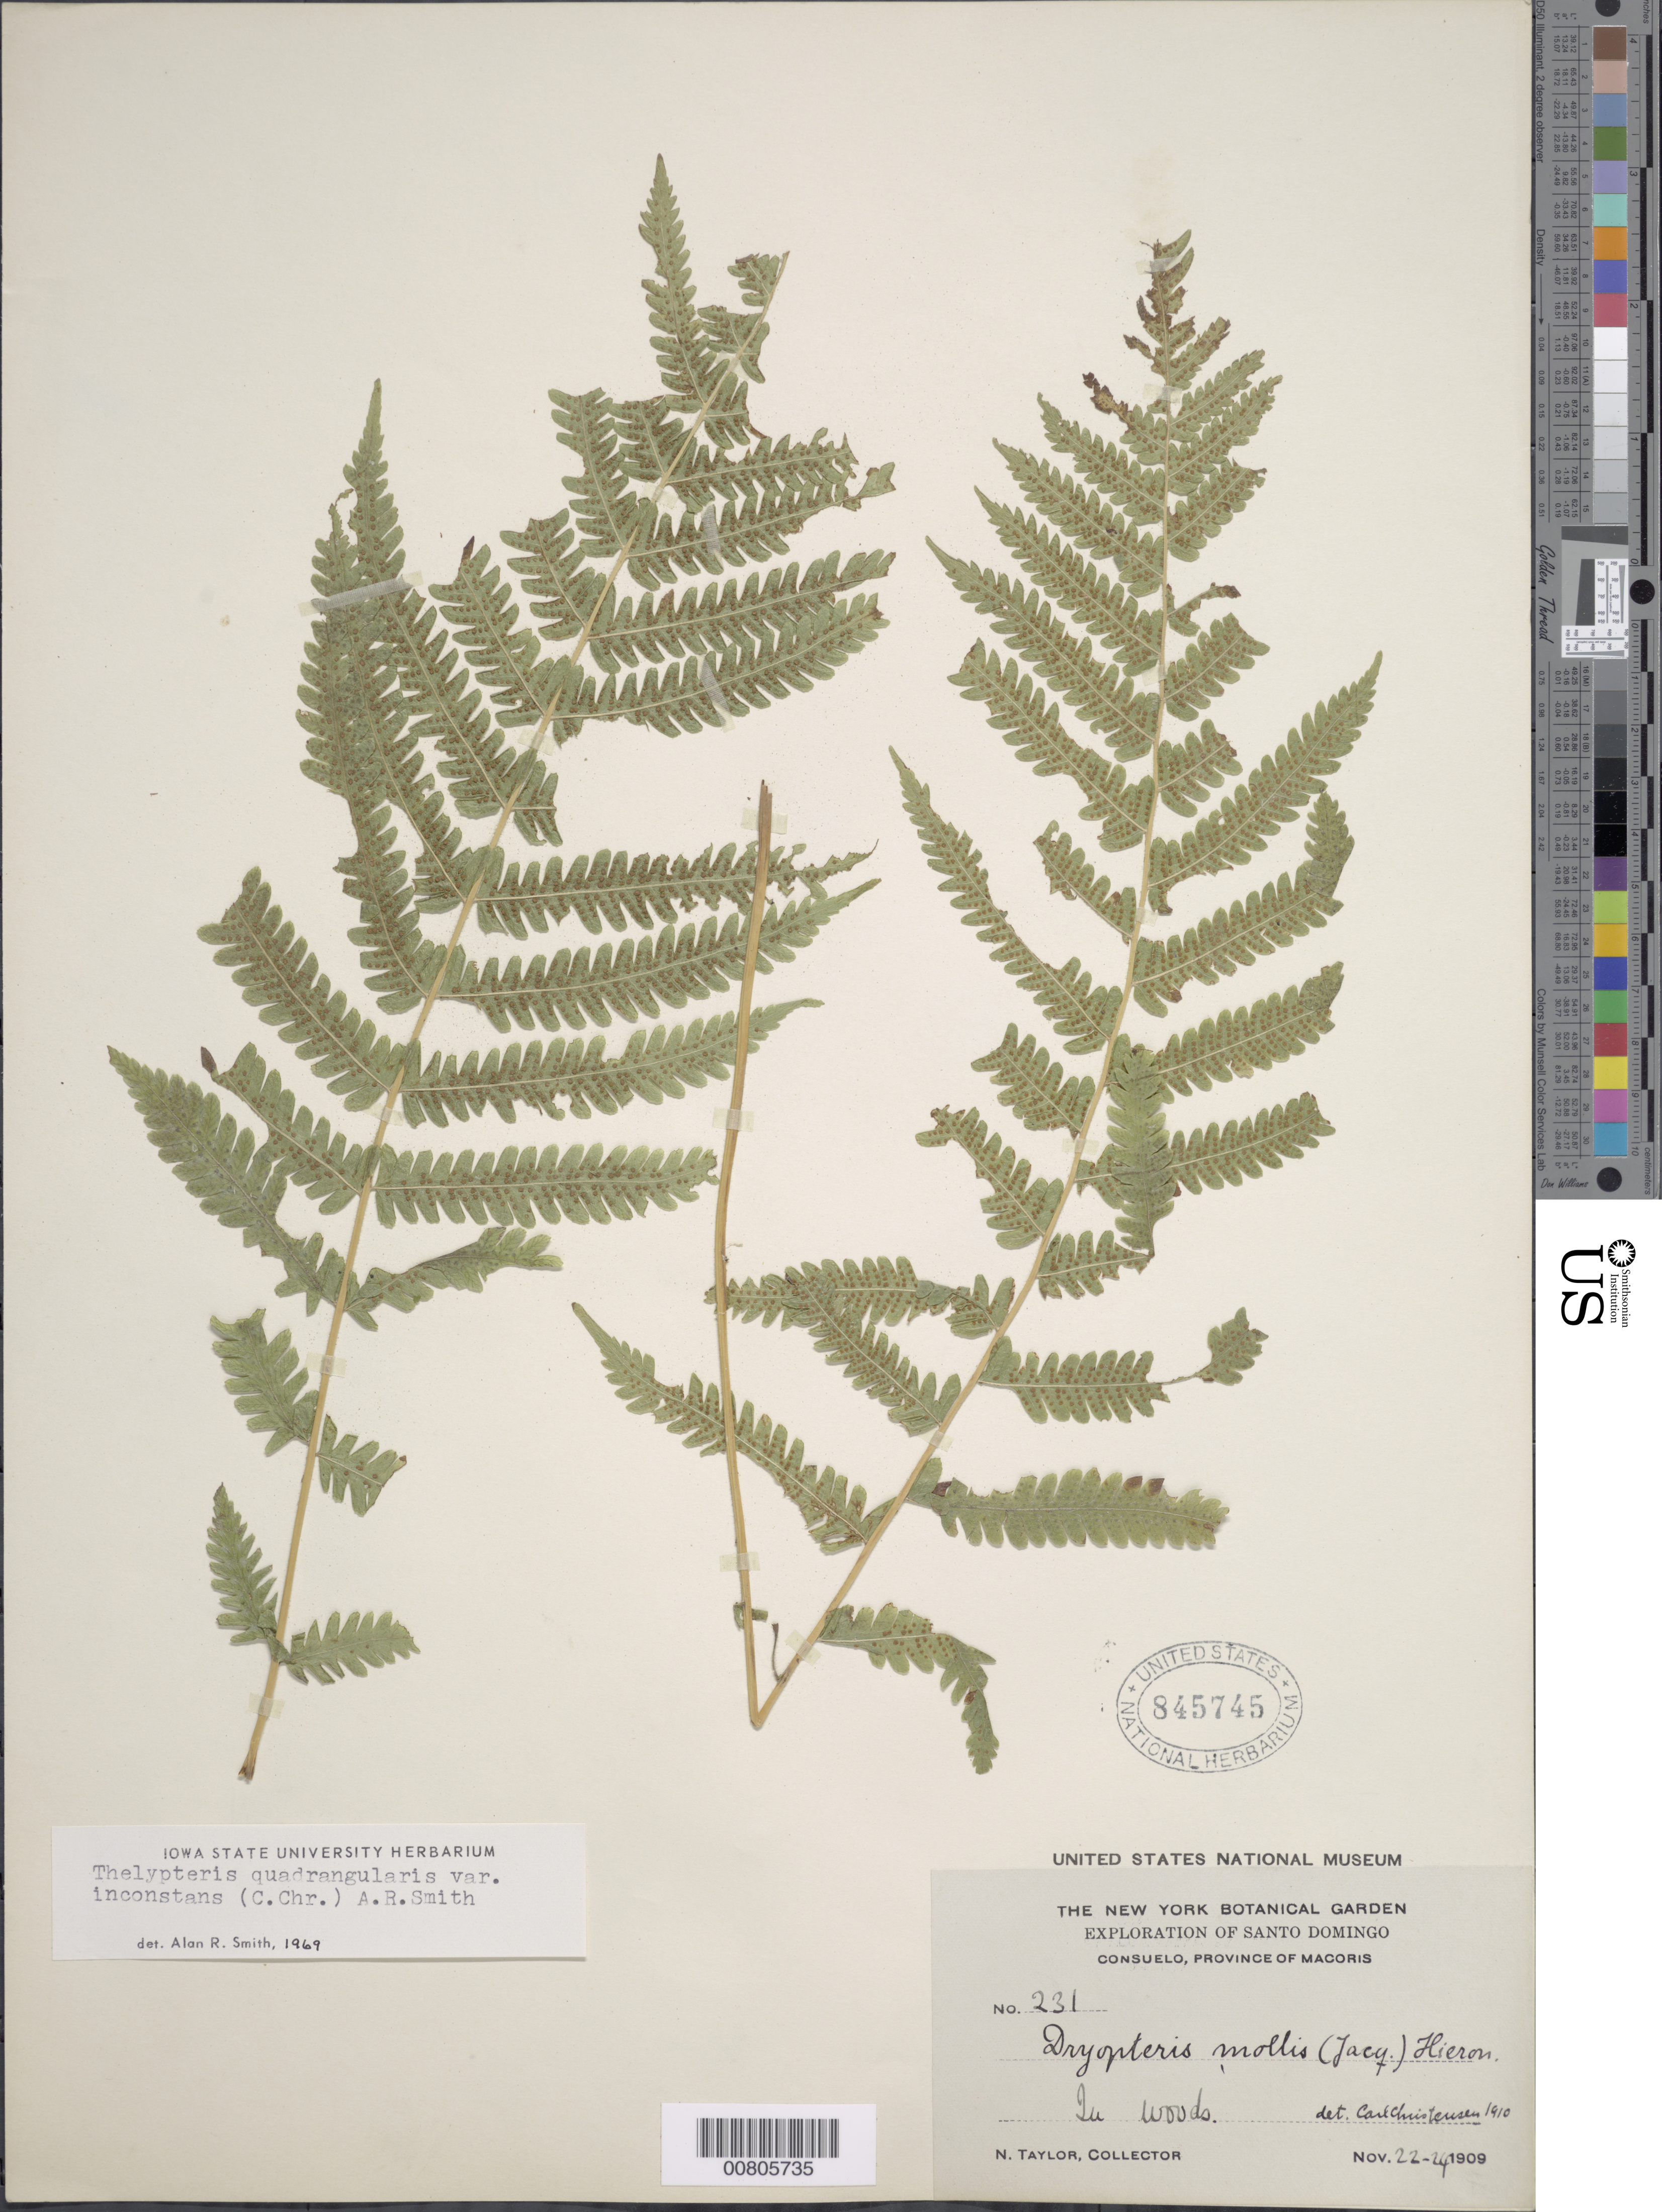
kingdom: Plantae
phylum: Tracheophyta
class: Polypodiopsida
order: Polypodiales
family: Thelypteridaceae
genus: Christella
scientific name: Christella hispidula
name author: (Decne.) Holttum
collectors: N. Taylor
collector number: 231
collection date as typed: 22 Nov 1909 to 24 Nov 1909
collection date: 1909-11-22/1909-11-24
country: Dominican Republic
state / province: Maria Trinidad Sanchez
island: Hispaniola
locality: Prov. Macoris, Consuelo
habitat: In woods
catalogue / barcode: US 845745